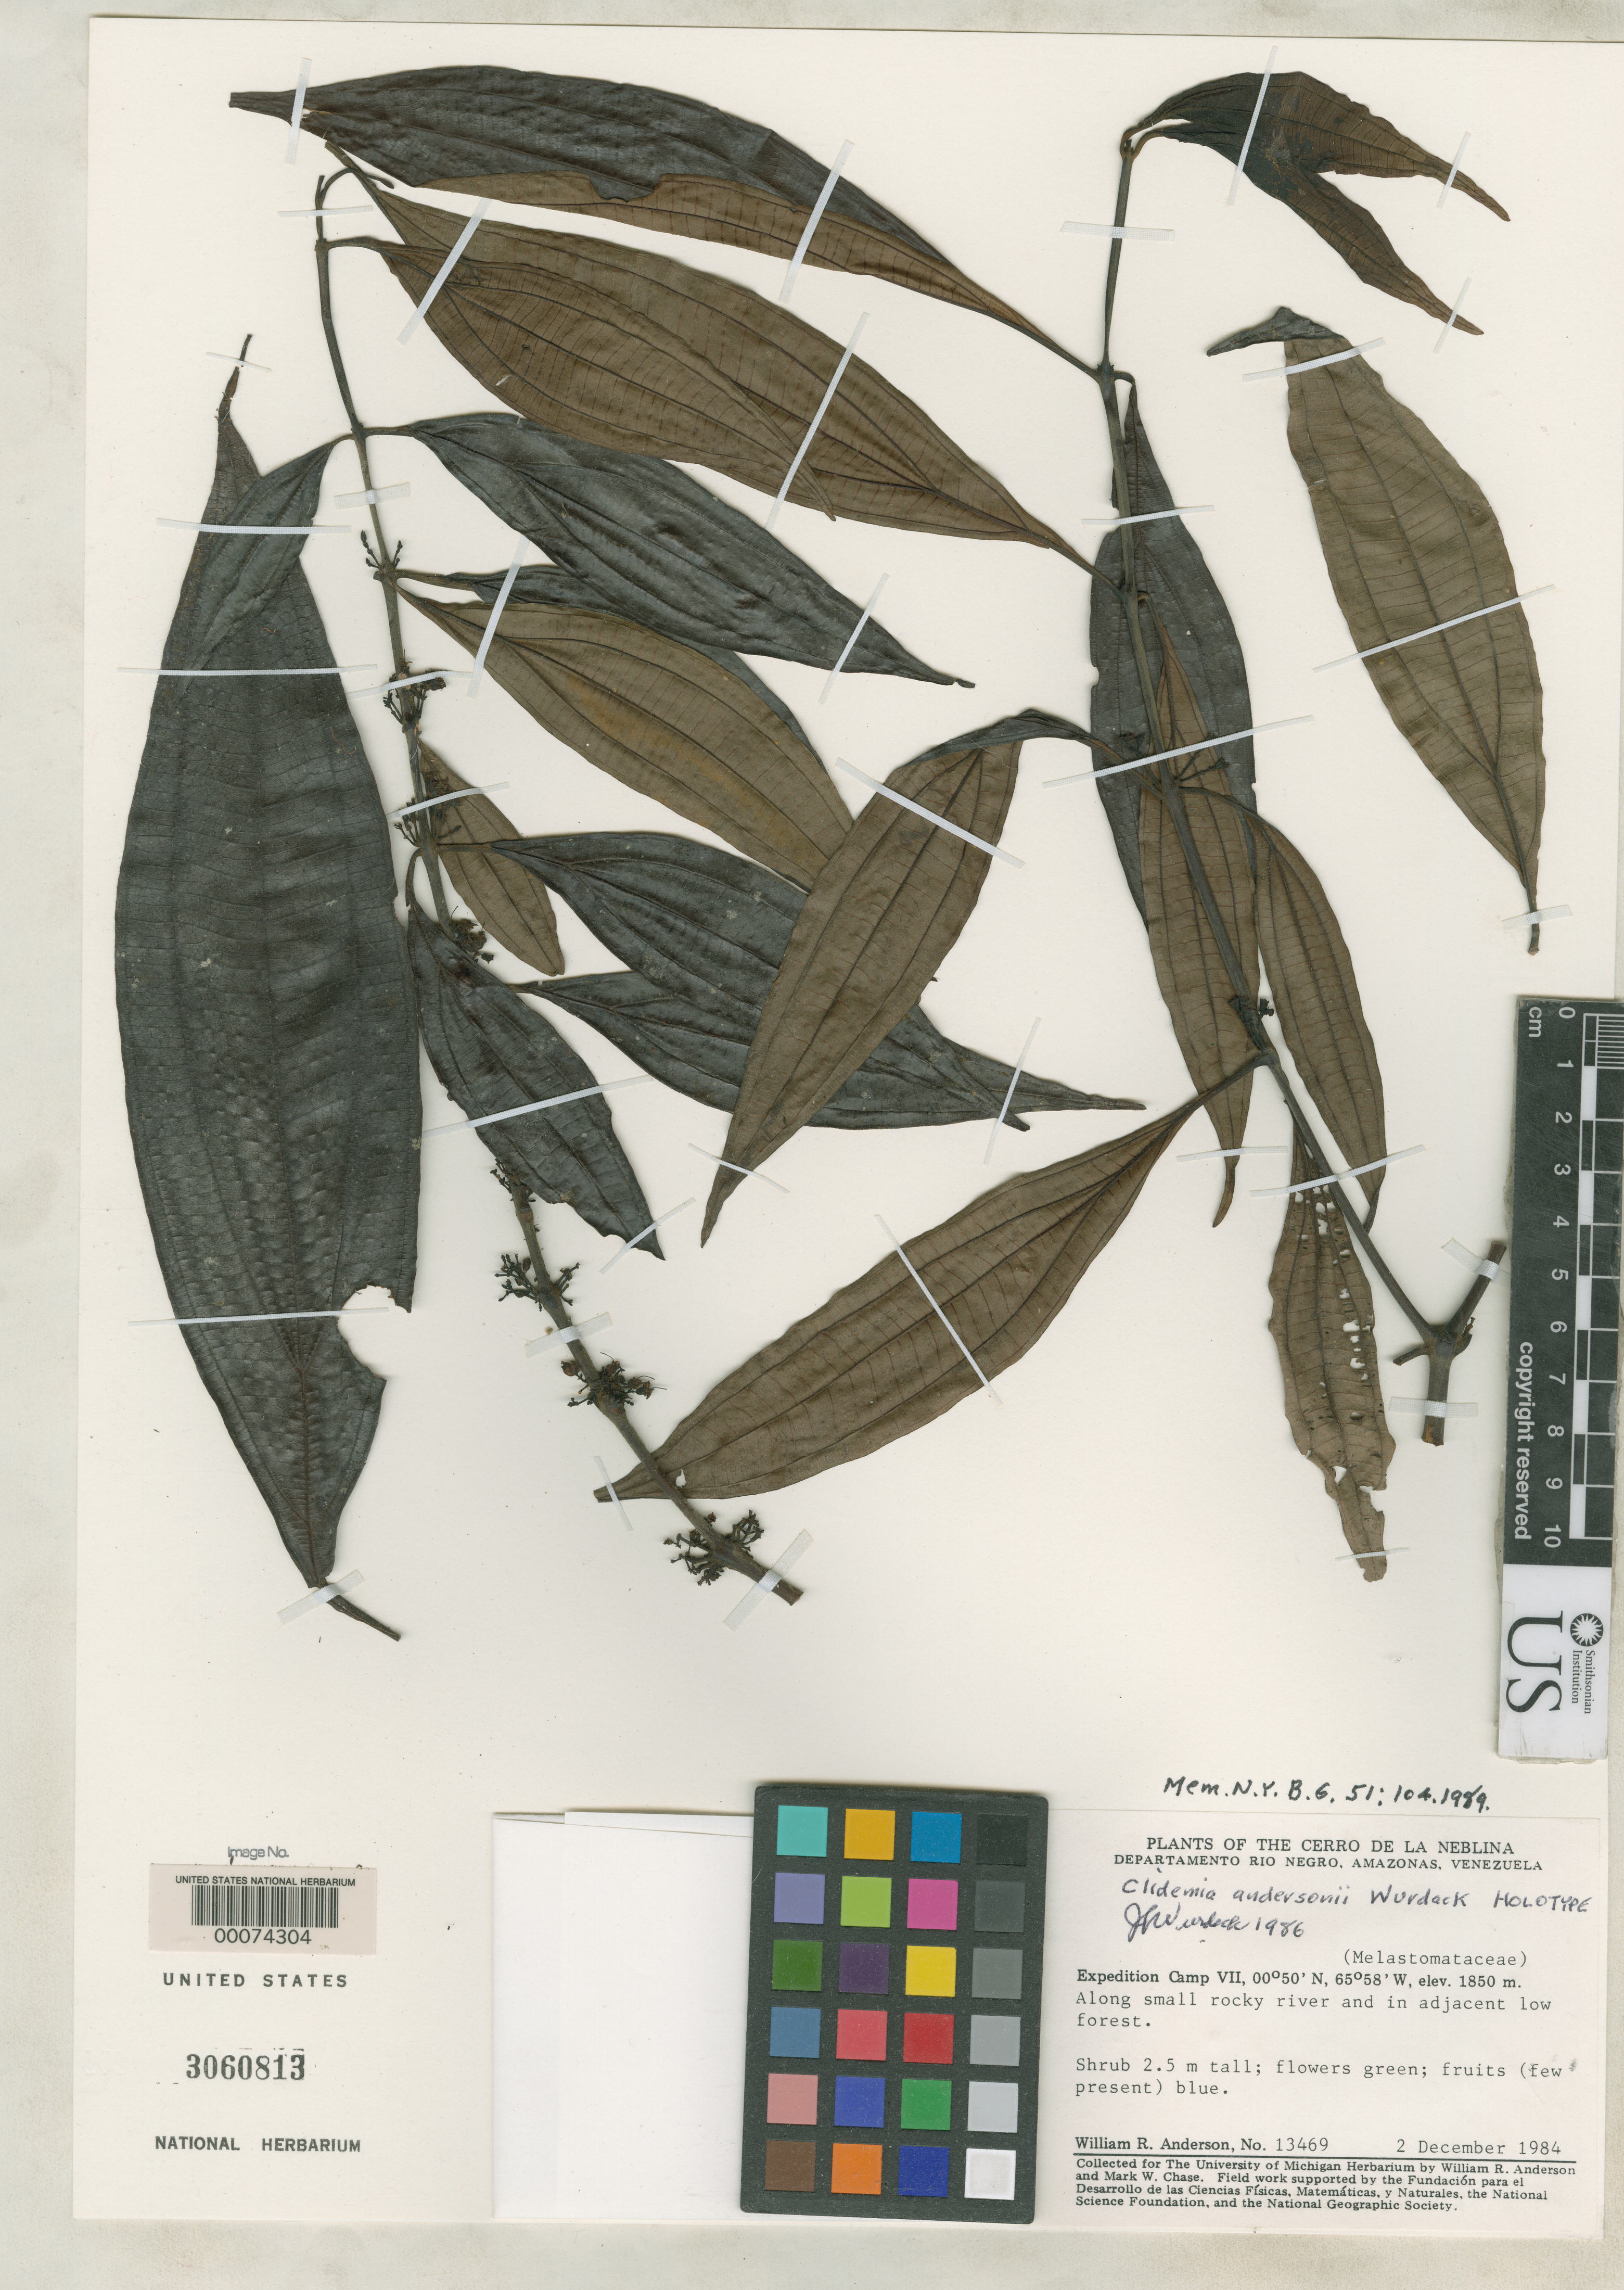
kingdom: Plantae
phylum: Tracheophyta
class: Magnoliopsida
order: Myrtales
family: Melastomataceae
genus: Clidemia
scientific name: Clidemia andersonii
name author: Wurdack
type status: Holotype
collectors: W. R. Anderson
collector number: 13469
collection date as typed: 02 Dec 1984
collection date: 1984-12-02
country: Venezuela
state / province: Amazonas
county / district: Rio Negro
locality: Cerro de la Neblina, expedition camp VII, along rocky river and in adjacent low forest.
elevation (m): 1850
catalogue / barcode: US 3060813